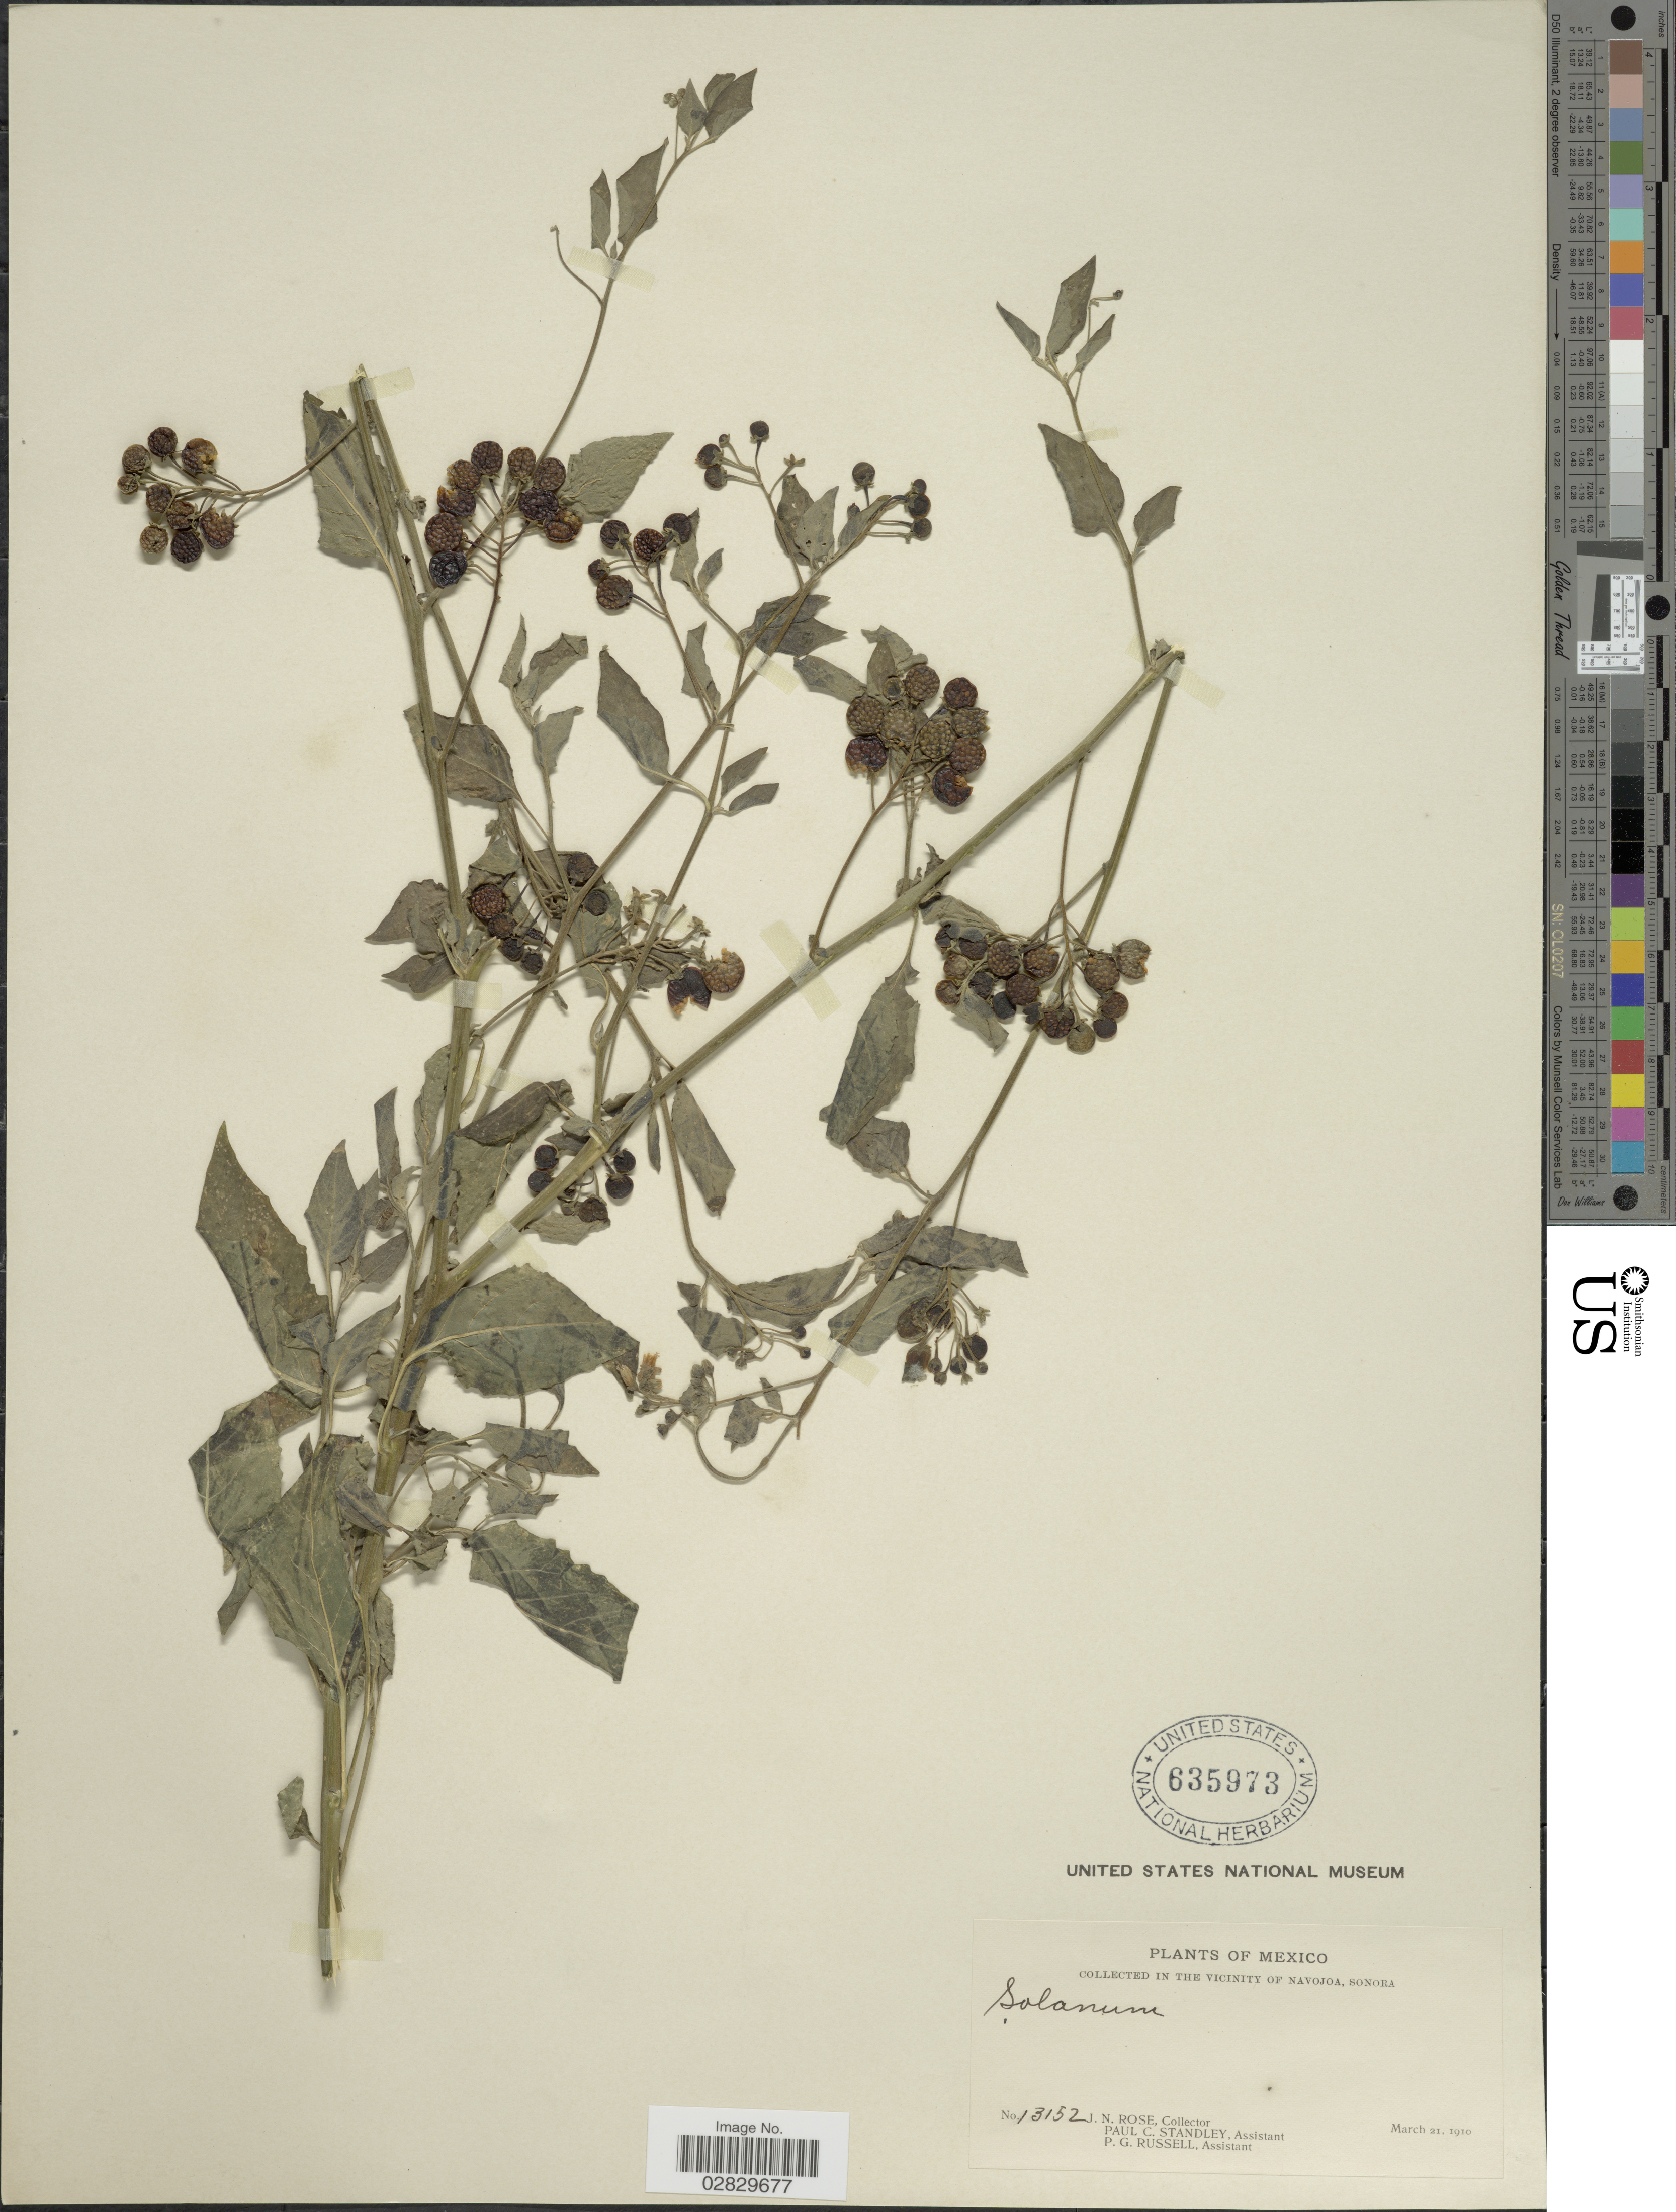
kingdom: Plantae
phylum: Tracheophyta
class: Magnoliopsida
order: Solanales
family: Solanaceae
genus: Solanum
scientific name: Solanum nigrescens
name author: M. Martens & Galeotti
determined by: Knapp, S. D.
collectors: J. N. Rose, P. C. Standley & P. G. Russell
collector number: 13152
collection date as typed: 21 Mar 1910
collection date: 1910-03-21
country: Mexico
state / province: Sonora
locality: Vicinity of Navojoa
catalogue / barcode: US 635973